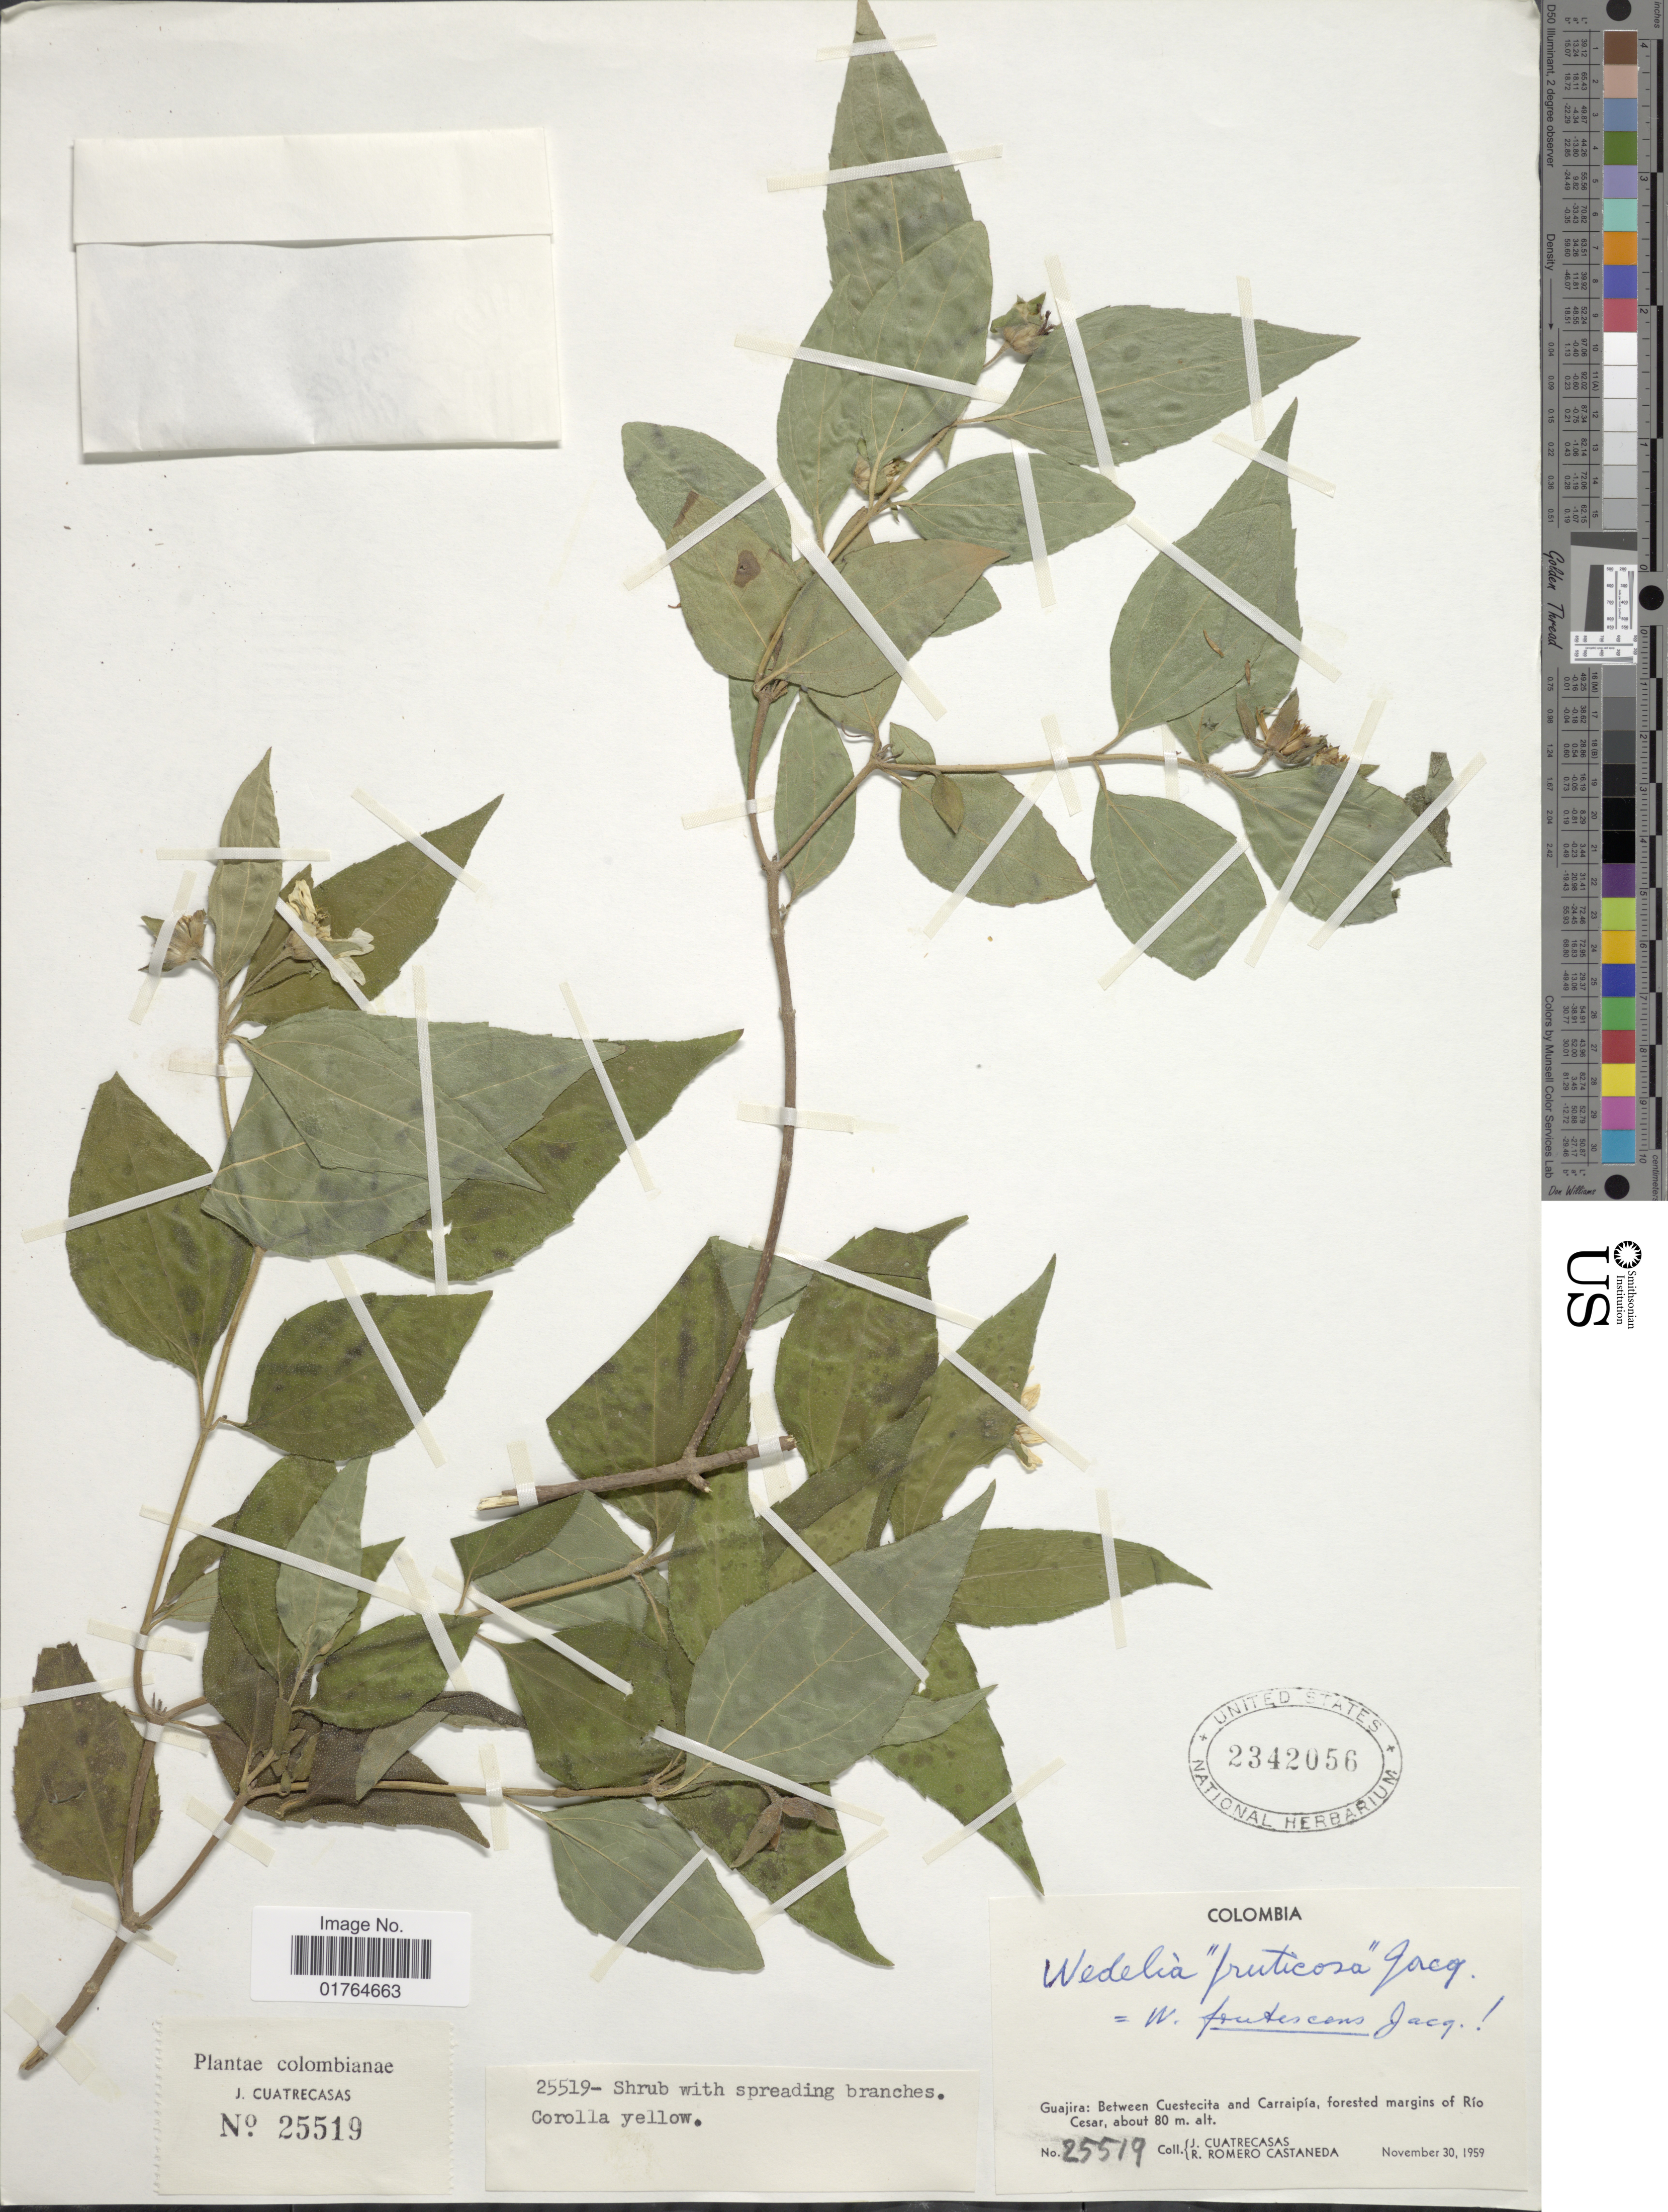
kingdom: Plantae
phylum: Tracheophyta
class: Magnoliopsida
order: Asterales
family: Asteraceae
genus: Wedelia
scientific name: Wedelia latifolia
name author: DC.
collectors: J. Cuatrecasas & R. Romero Castañeda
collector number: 25519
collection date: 1959-11-30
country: Colombia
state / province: La Guajira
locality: Between Cuestecita and Carraipia, forested margins of Rio Cesar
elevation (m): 80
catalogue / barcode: US 2342056